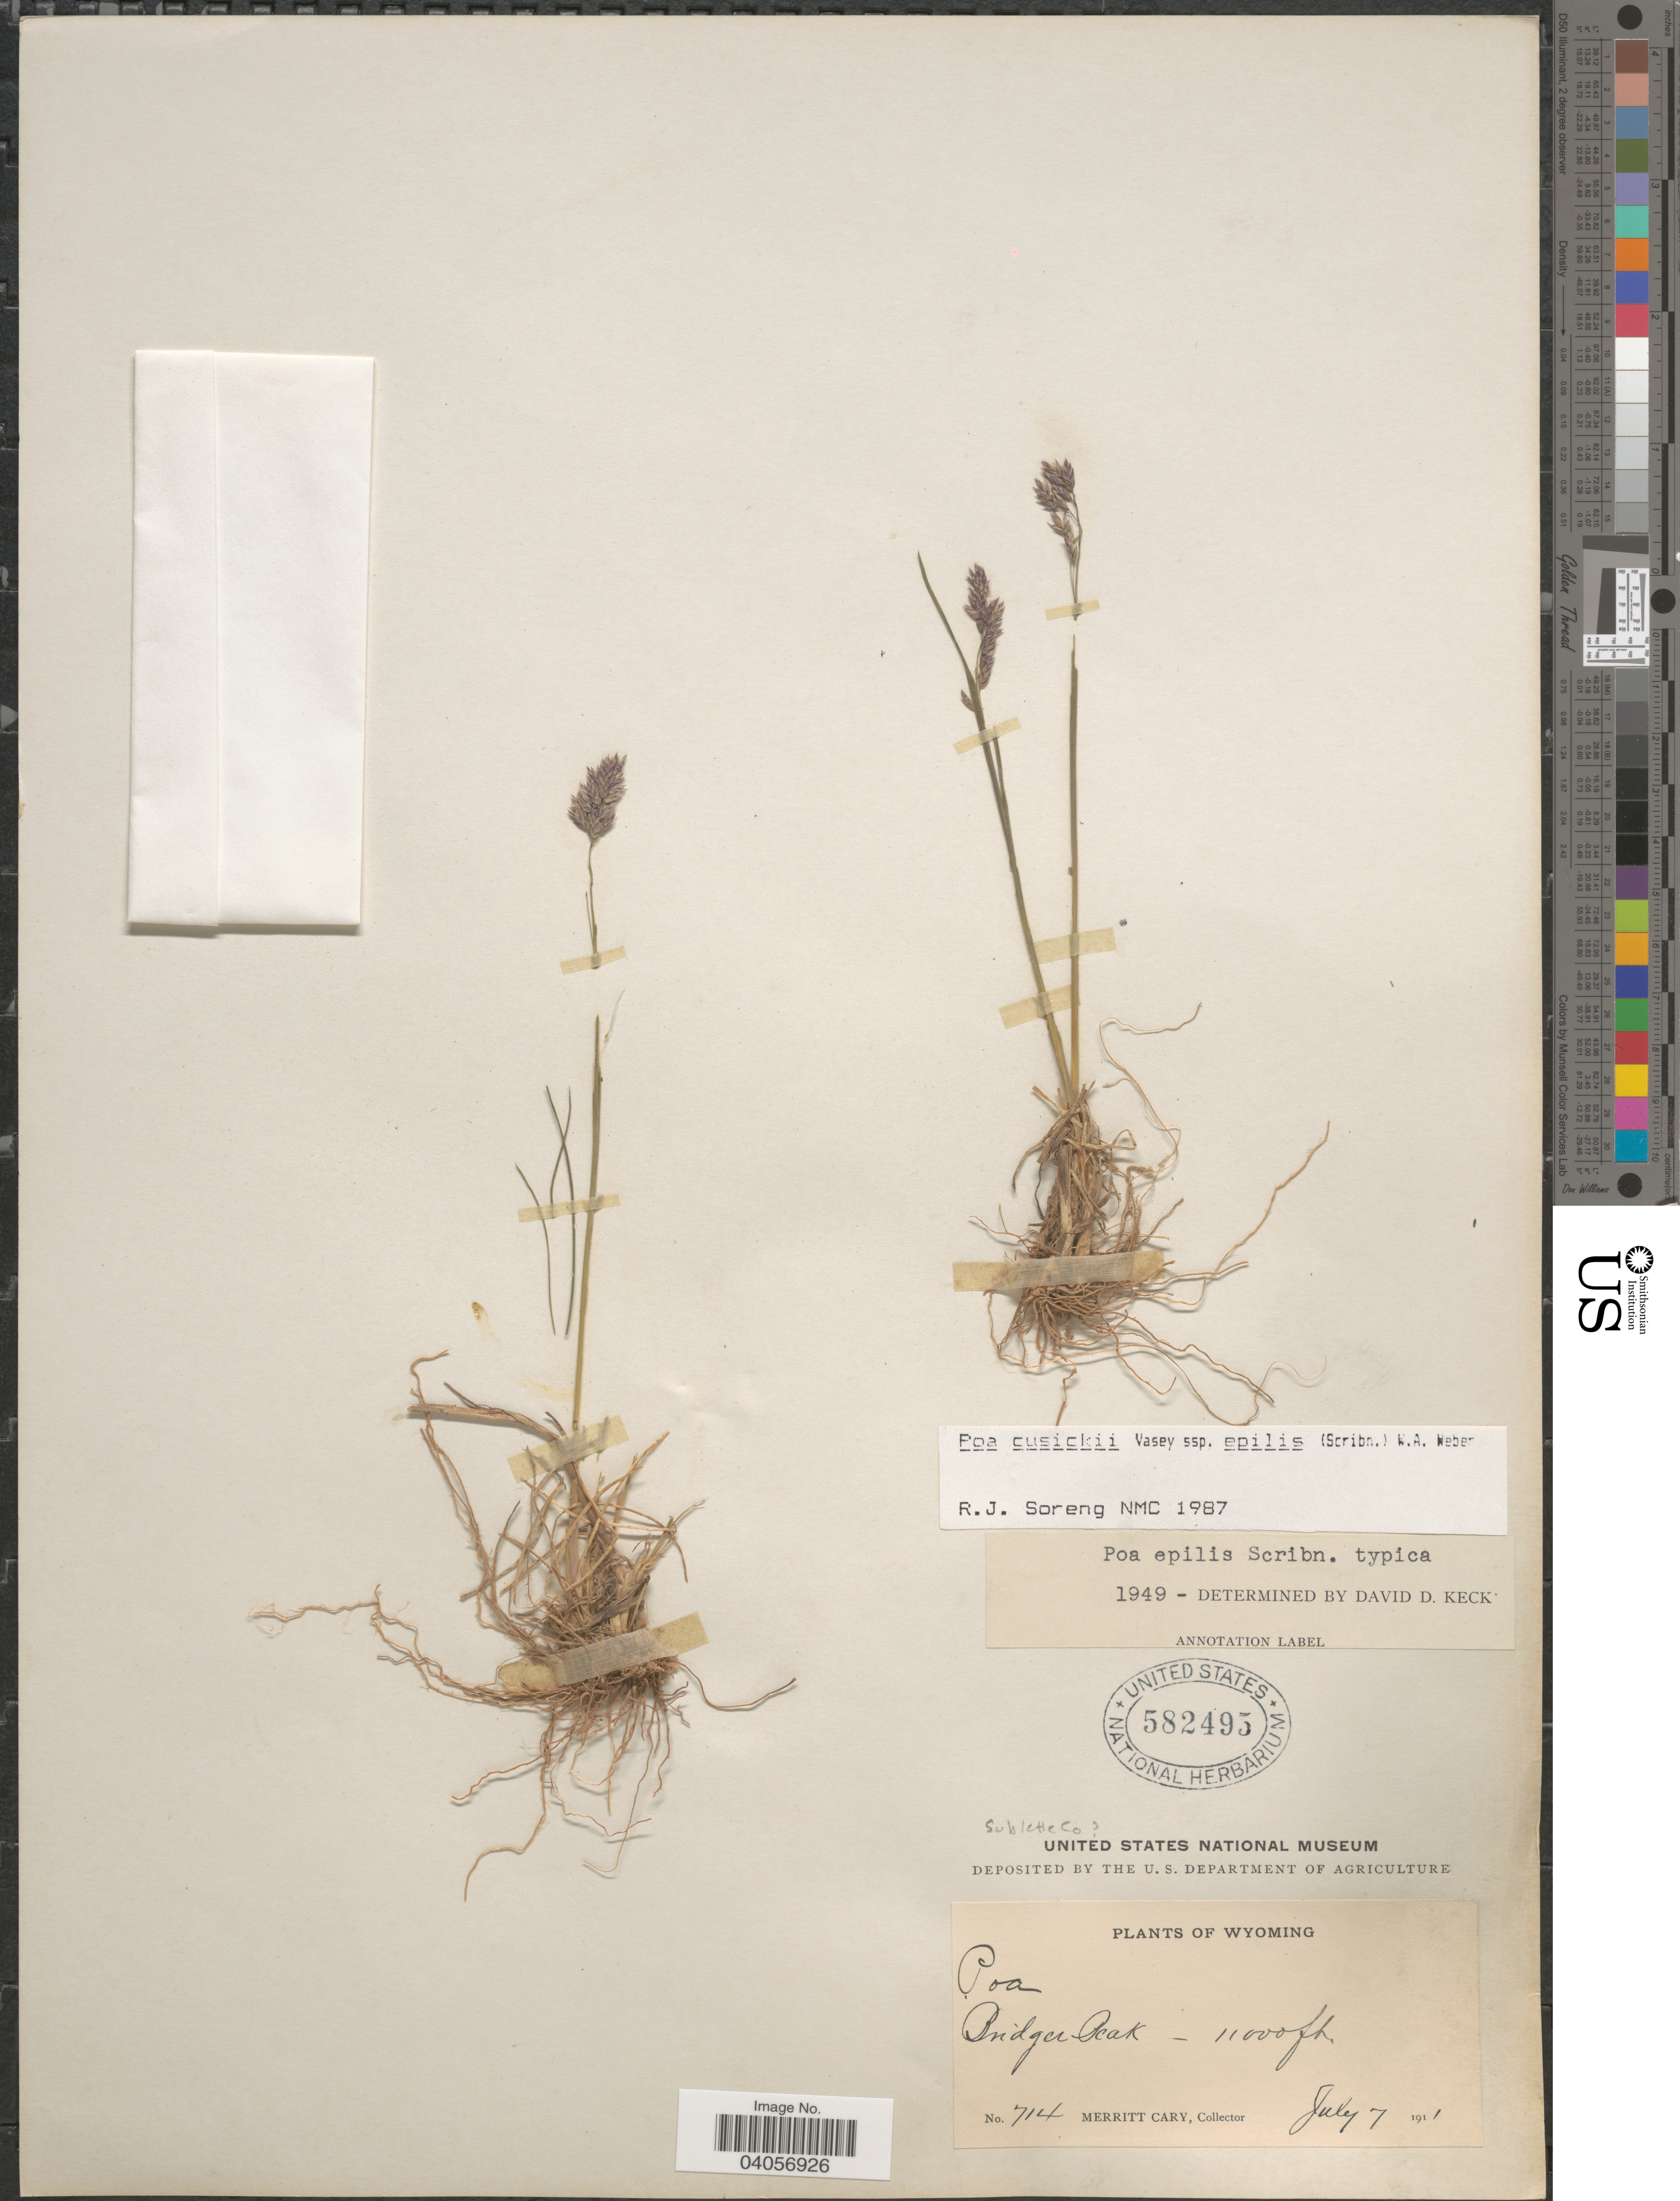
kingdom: Plantae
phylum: Tracheophyta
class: Liliopsida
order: Poales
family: Poaceae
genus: Poa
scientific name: Poa cusickii subsp. epilis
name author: (Scribn.) W.A. Weber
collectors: M. Cary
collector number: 714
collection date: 1911-07-07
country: United States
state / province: Wyoming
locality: Sublette Co [unsure placement] Bridger Peak.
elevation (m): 3353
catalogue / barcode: US 582495